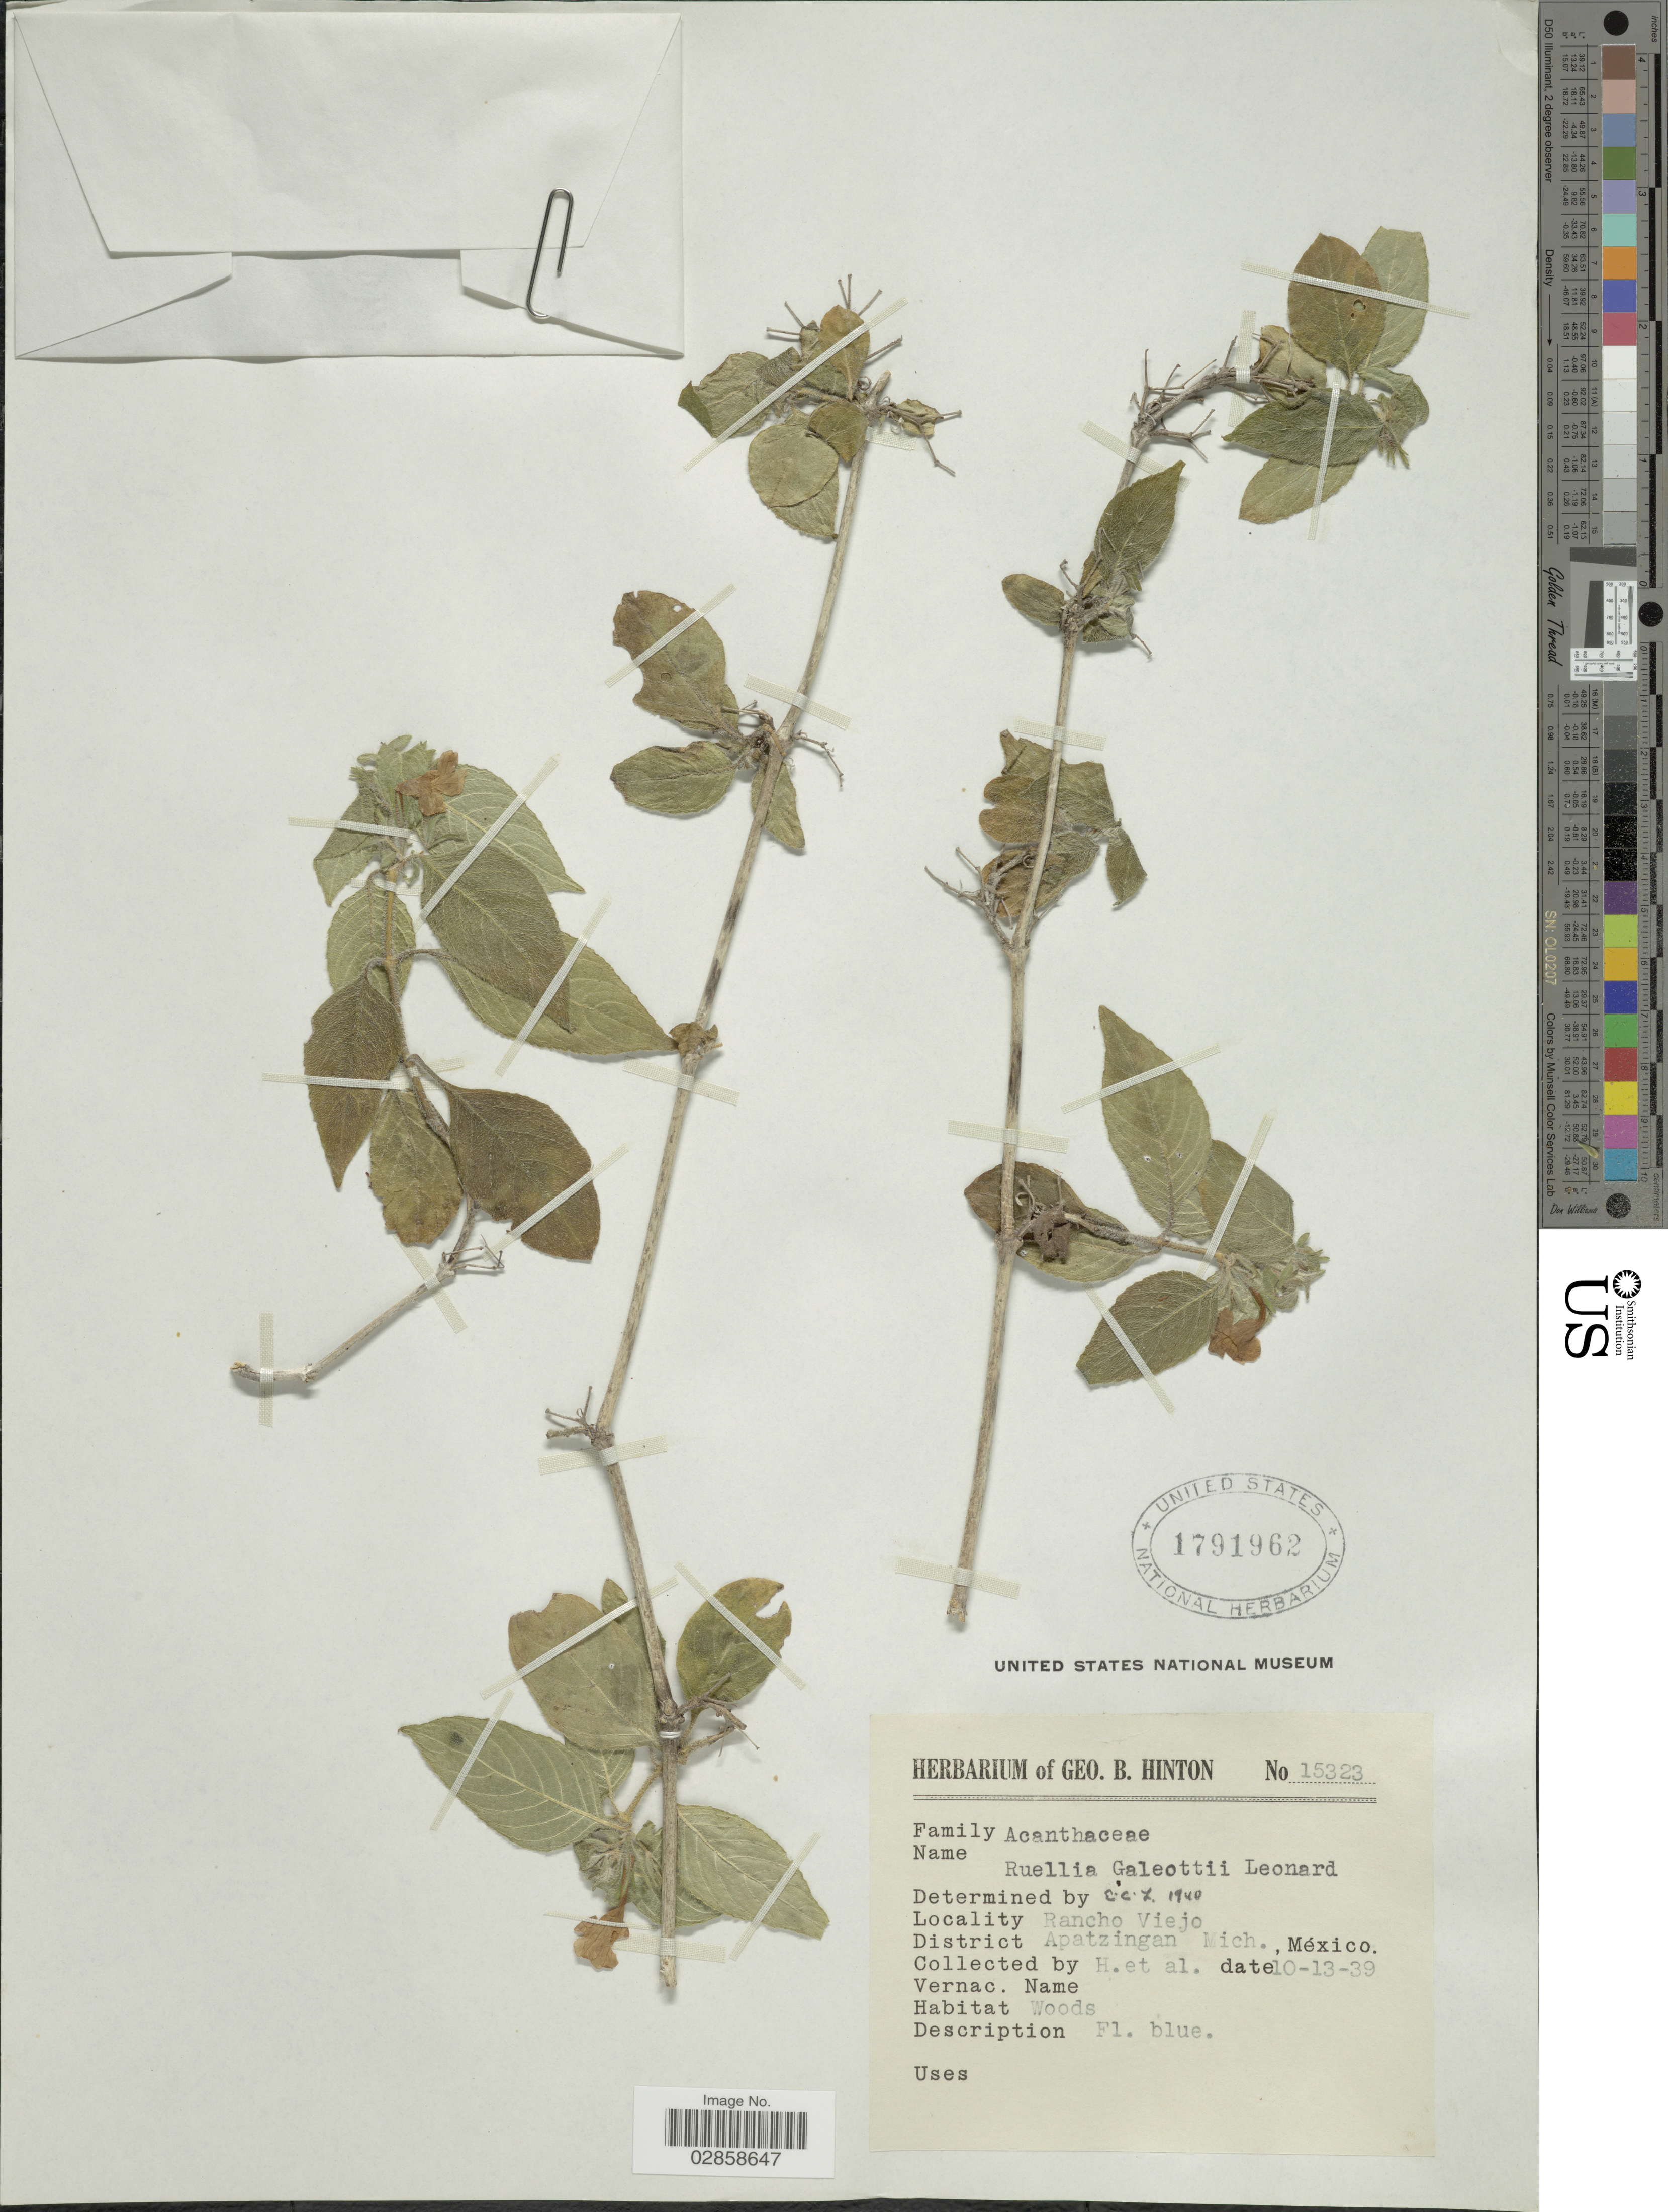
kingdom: Plantae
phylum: Tracheophyta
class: Magnoliopsida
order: Lamiales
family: Acanthaceae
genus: Ruellia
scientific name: Ruellia inundata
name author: Kunth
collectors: G. B. Hinton & et al.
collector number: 15323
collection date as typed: Transcribed d/m/y: 13/10/39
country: Mexico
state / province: Michoacán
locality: Rancho Viejo. District Apatzingan Mich.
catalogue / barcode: US 1791962